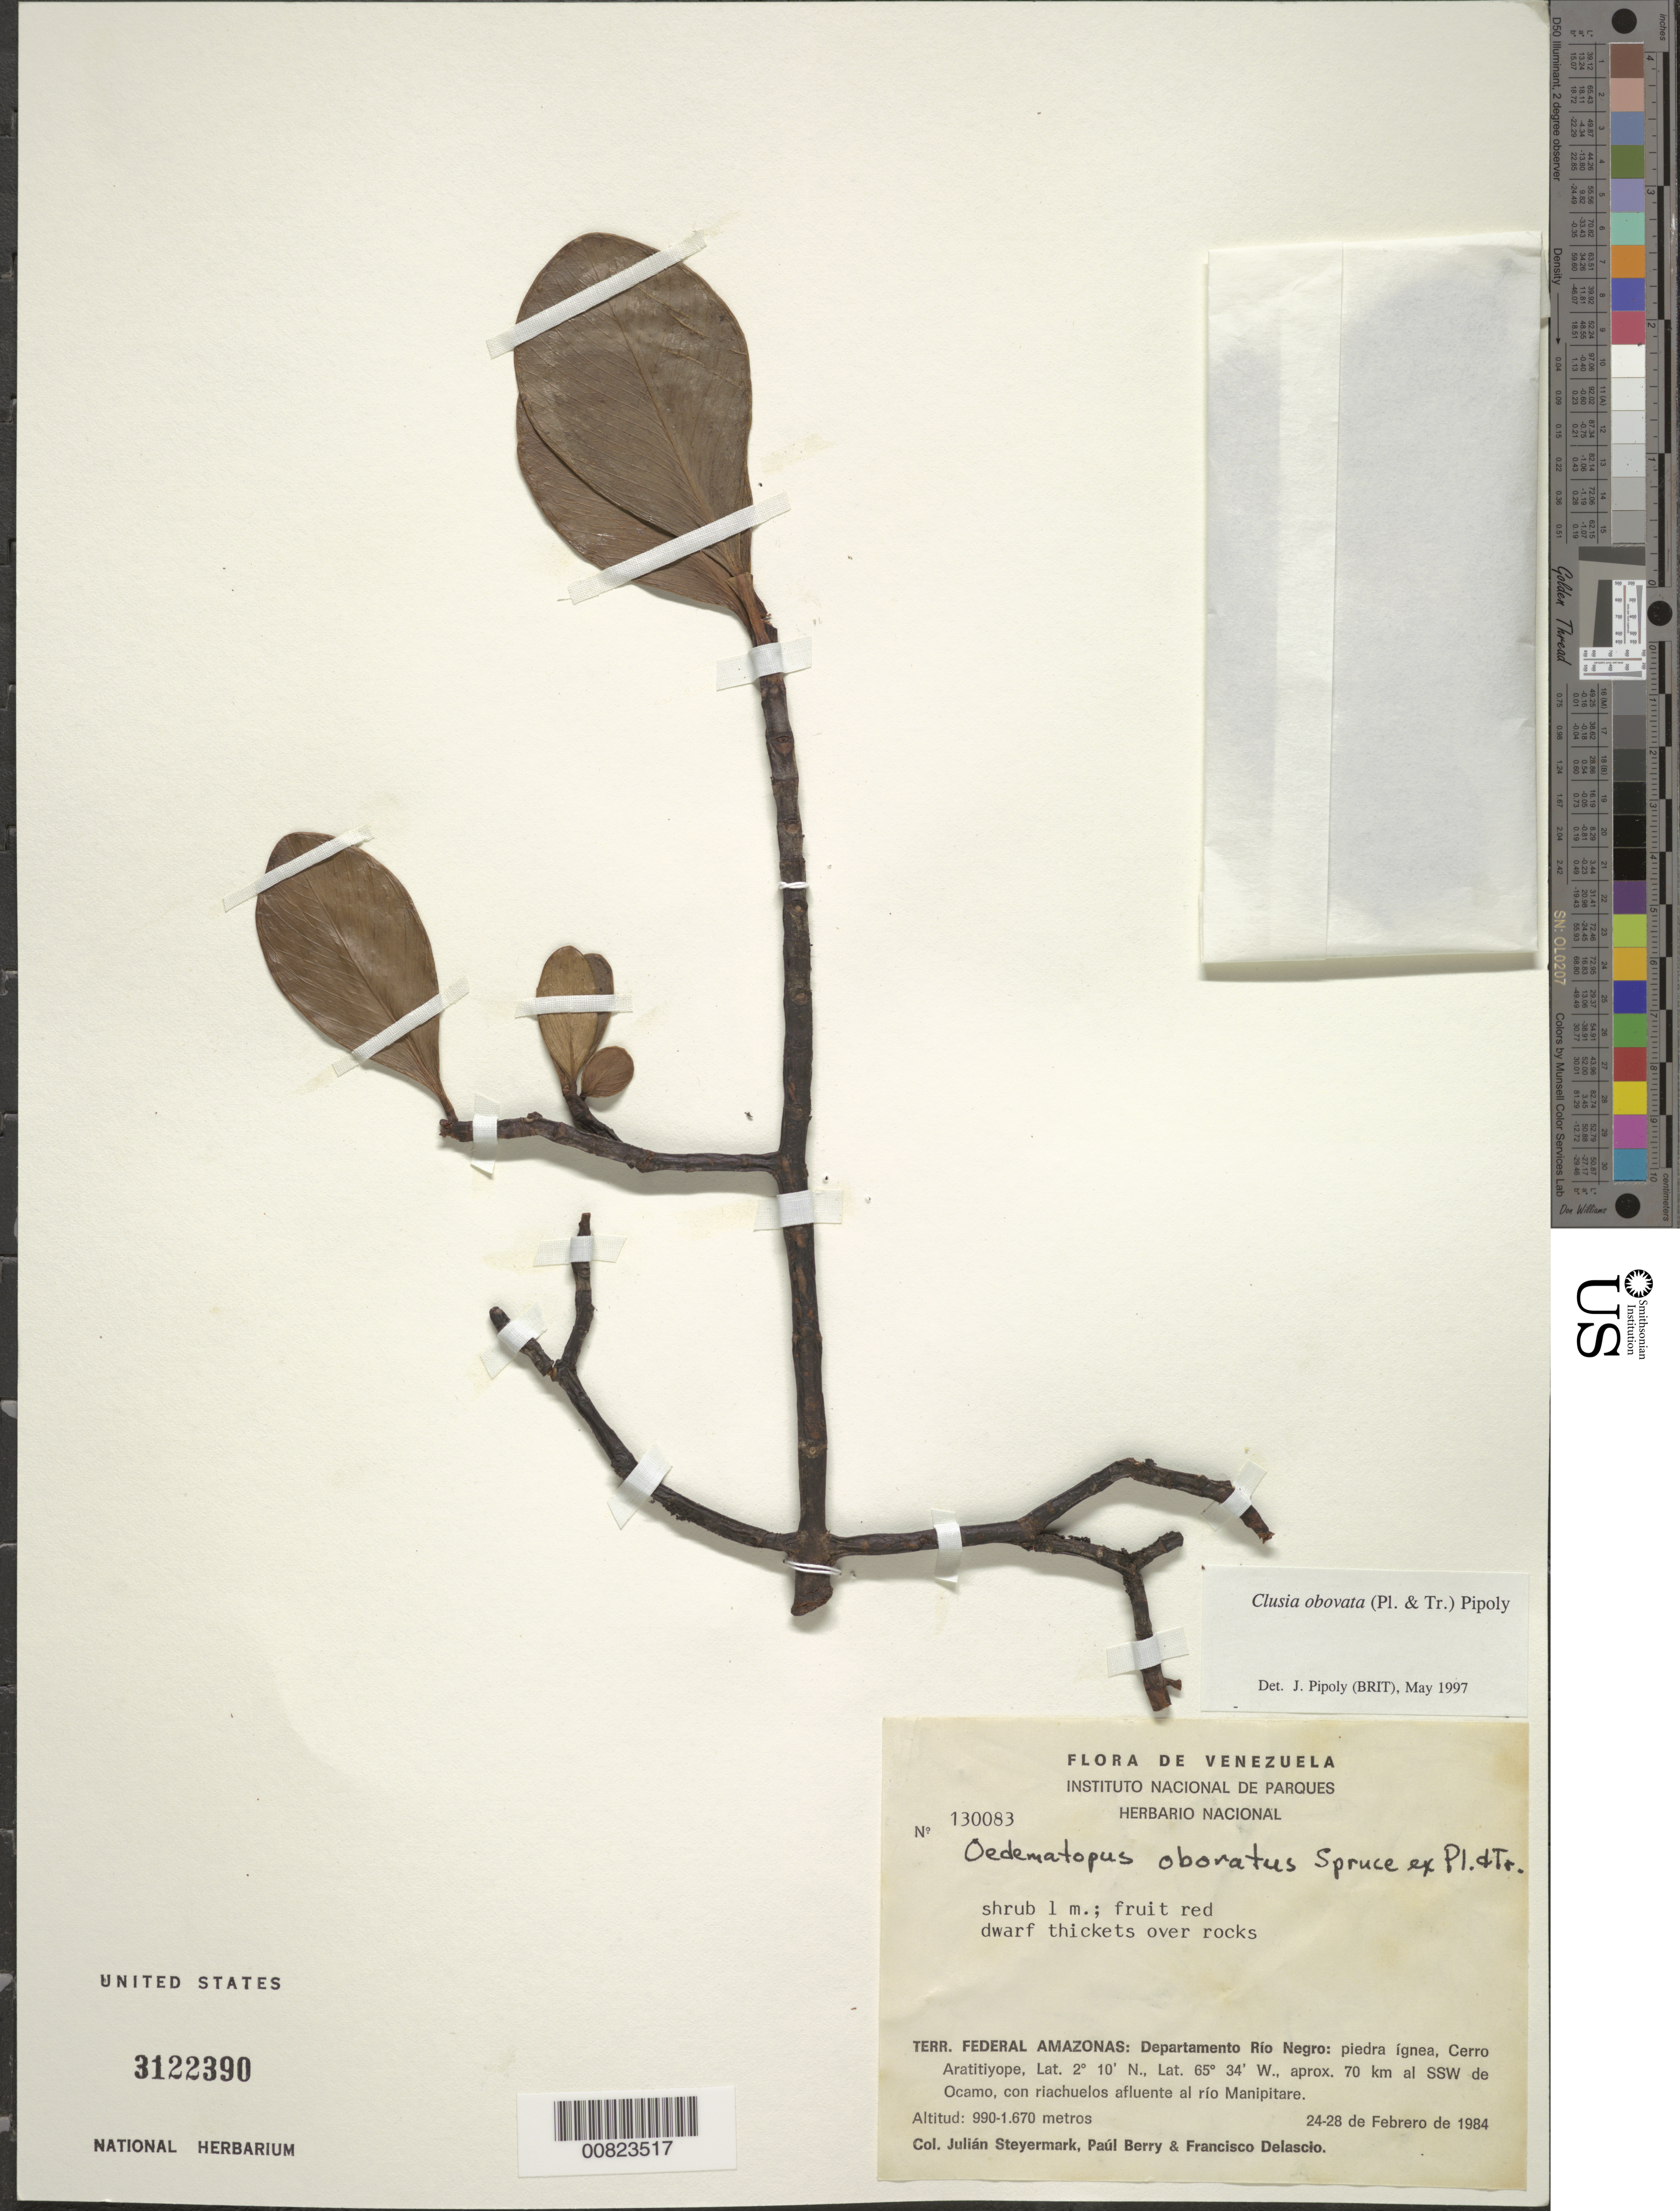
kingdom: Plantae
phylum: Tracheophyta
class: Magnoliopsida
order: Malpighiales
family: Clusiaceae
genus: Clusia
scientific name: Clusia obovata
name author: (Spruce ex Planch. & Triana) Pipoly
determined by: Pipoly, J. J., III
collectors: J. Steyermark, P. Berry & F. Delascio C.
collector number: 130083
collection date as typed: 24-Feb-84 to 28-Feb-84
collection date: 1984-02-24/1984-02-28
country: Venezuela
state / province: Amazonas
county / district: Río Negro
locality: Cerro Aratitiyope, approx. 70 km SSW of Ocamo, con riachuelos afluente al Río Manipitare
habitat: Piedra ignea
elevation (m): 990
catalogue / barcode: US 3122390